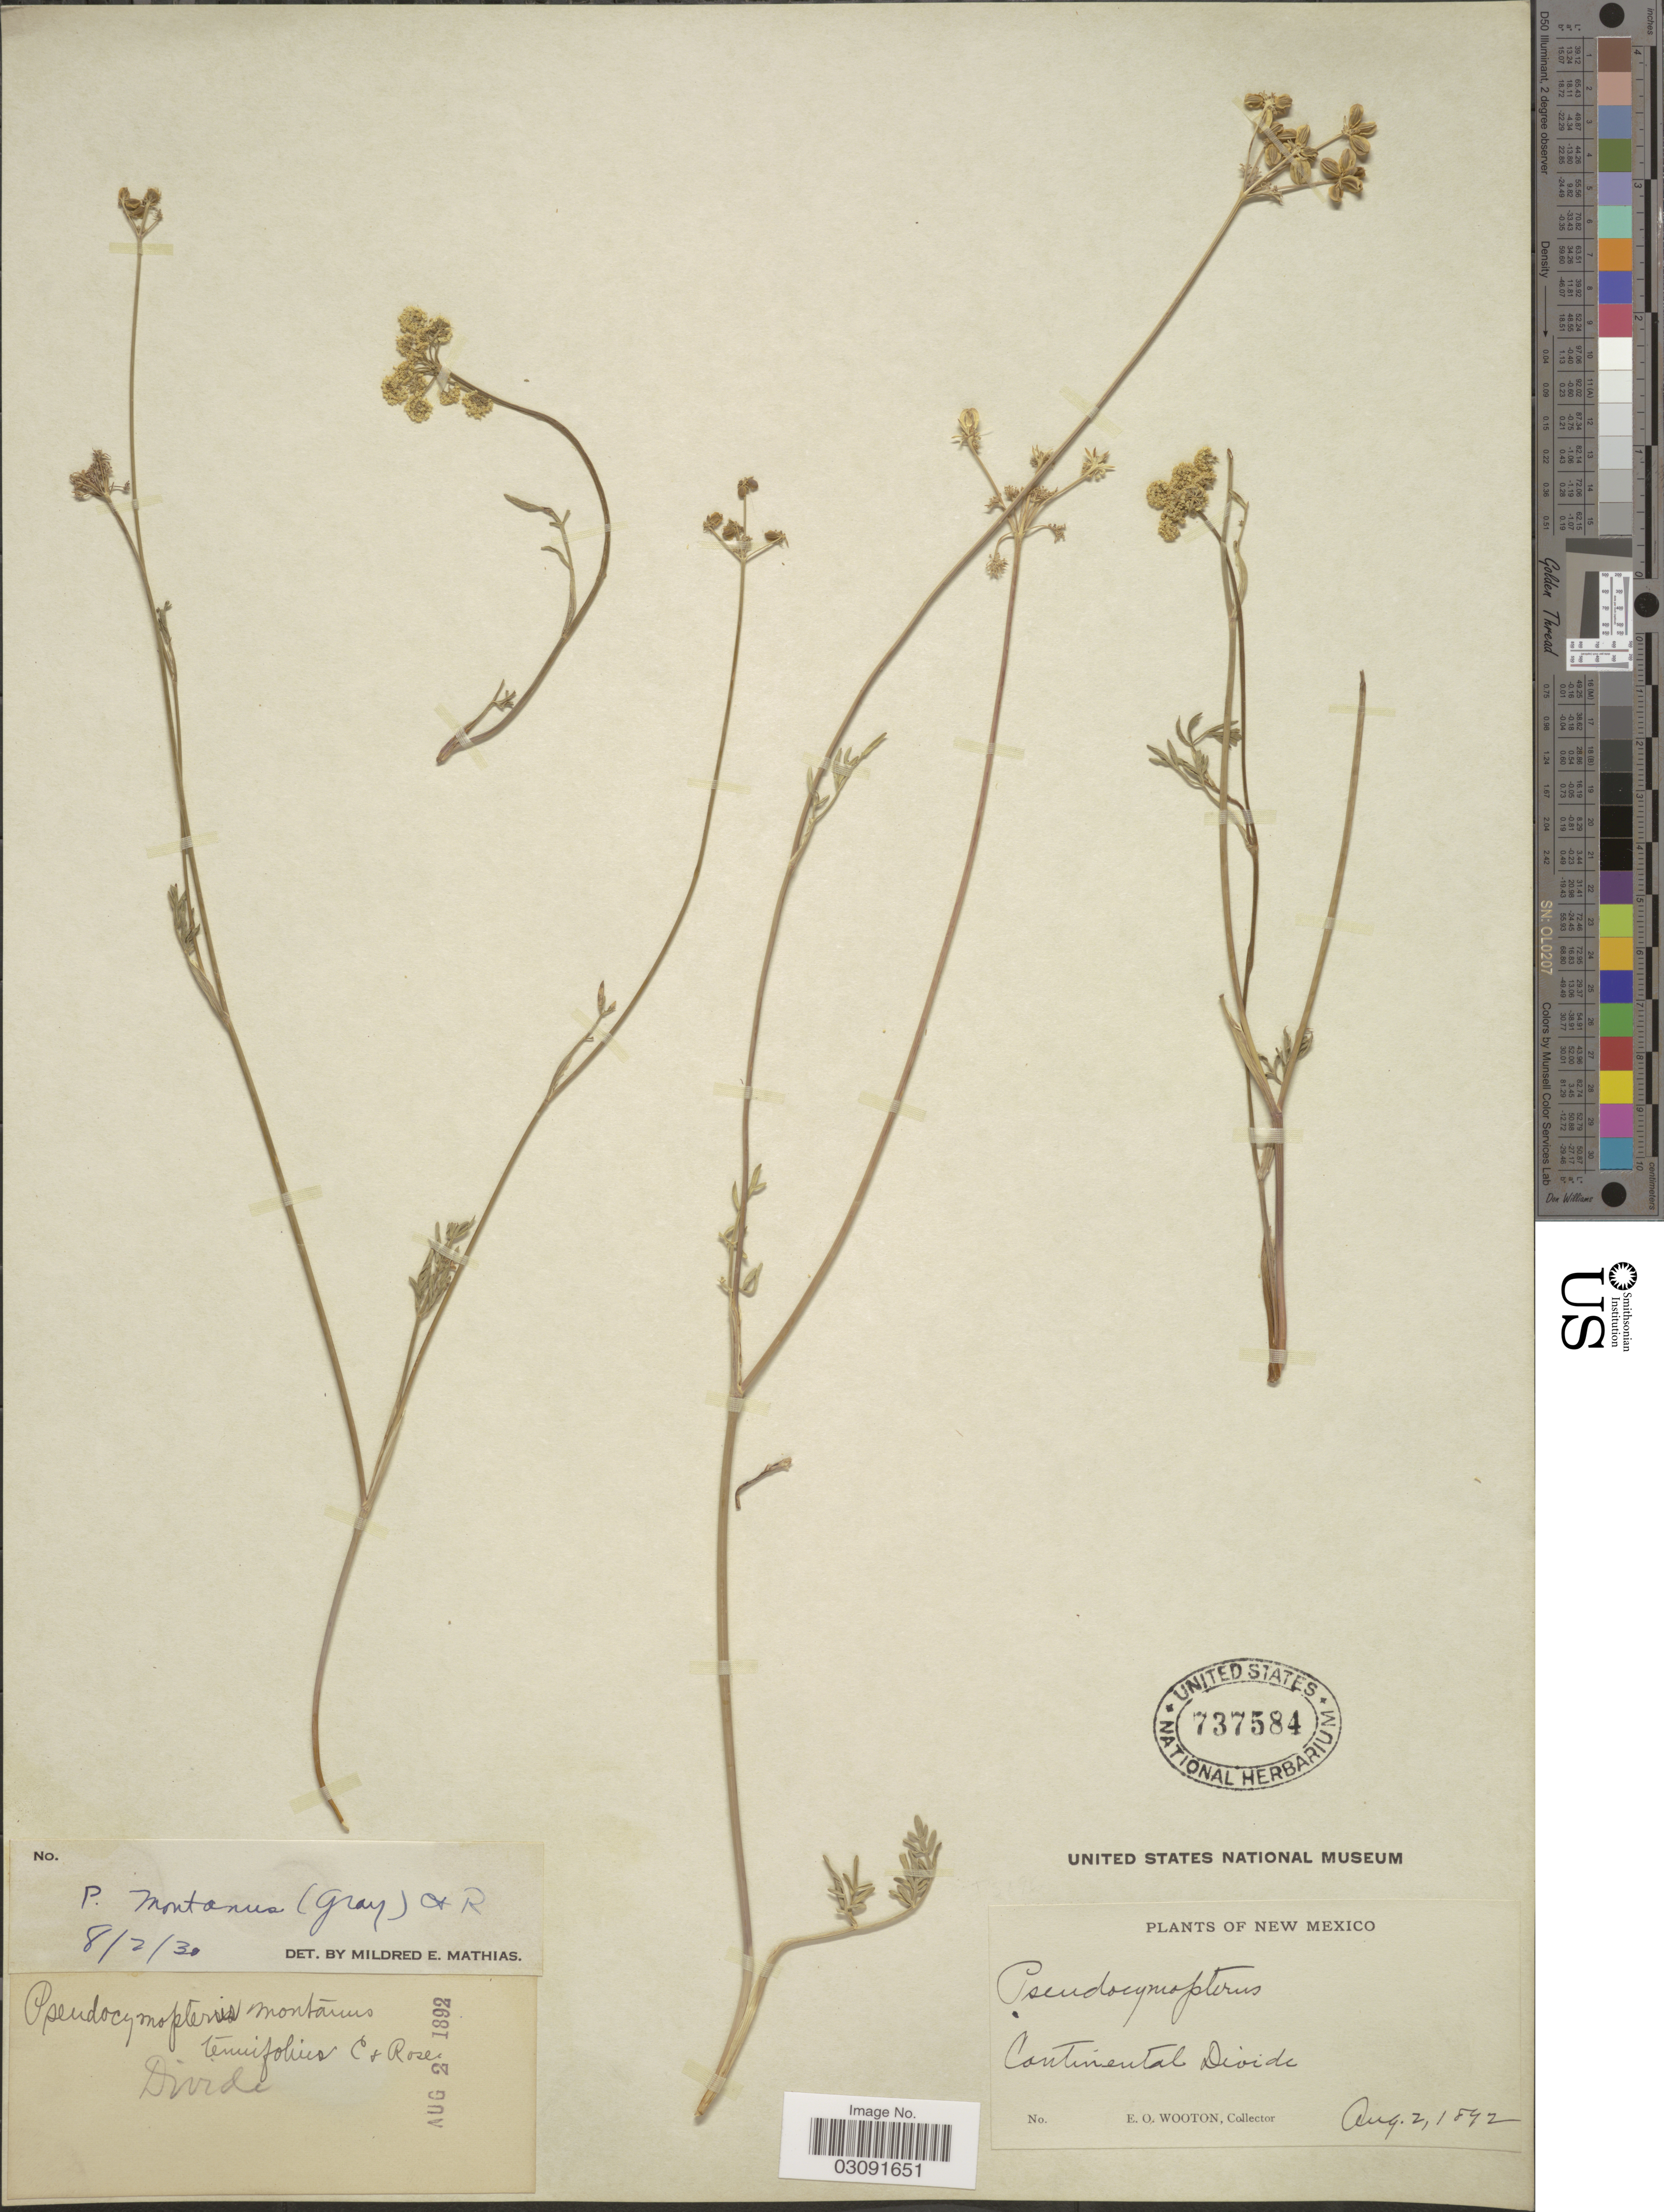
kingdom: Plantae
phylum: Tracheophyta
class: Magnoliopsida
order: Apiales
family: Apiaceae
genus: Pseudocymopterus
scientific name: Pseudocymopterus montanus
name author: (A. Gray) J.M. Coult. & Rose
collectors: E. O. Wooton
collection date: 1892-08-02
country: United States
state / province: New Mexico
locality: Continental Divide.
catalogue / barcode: US 737584